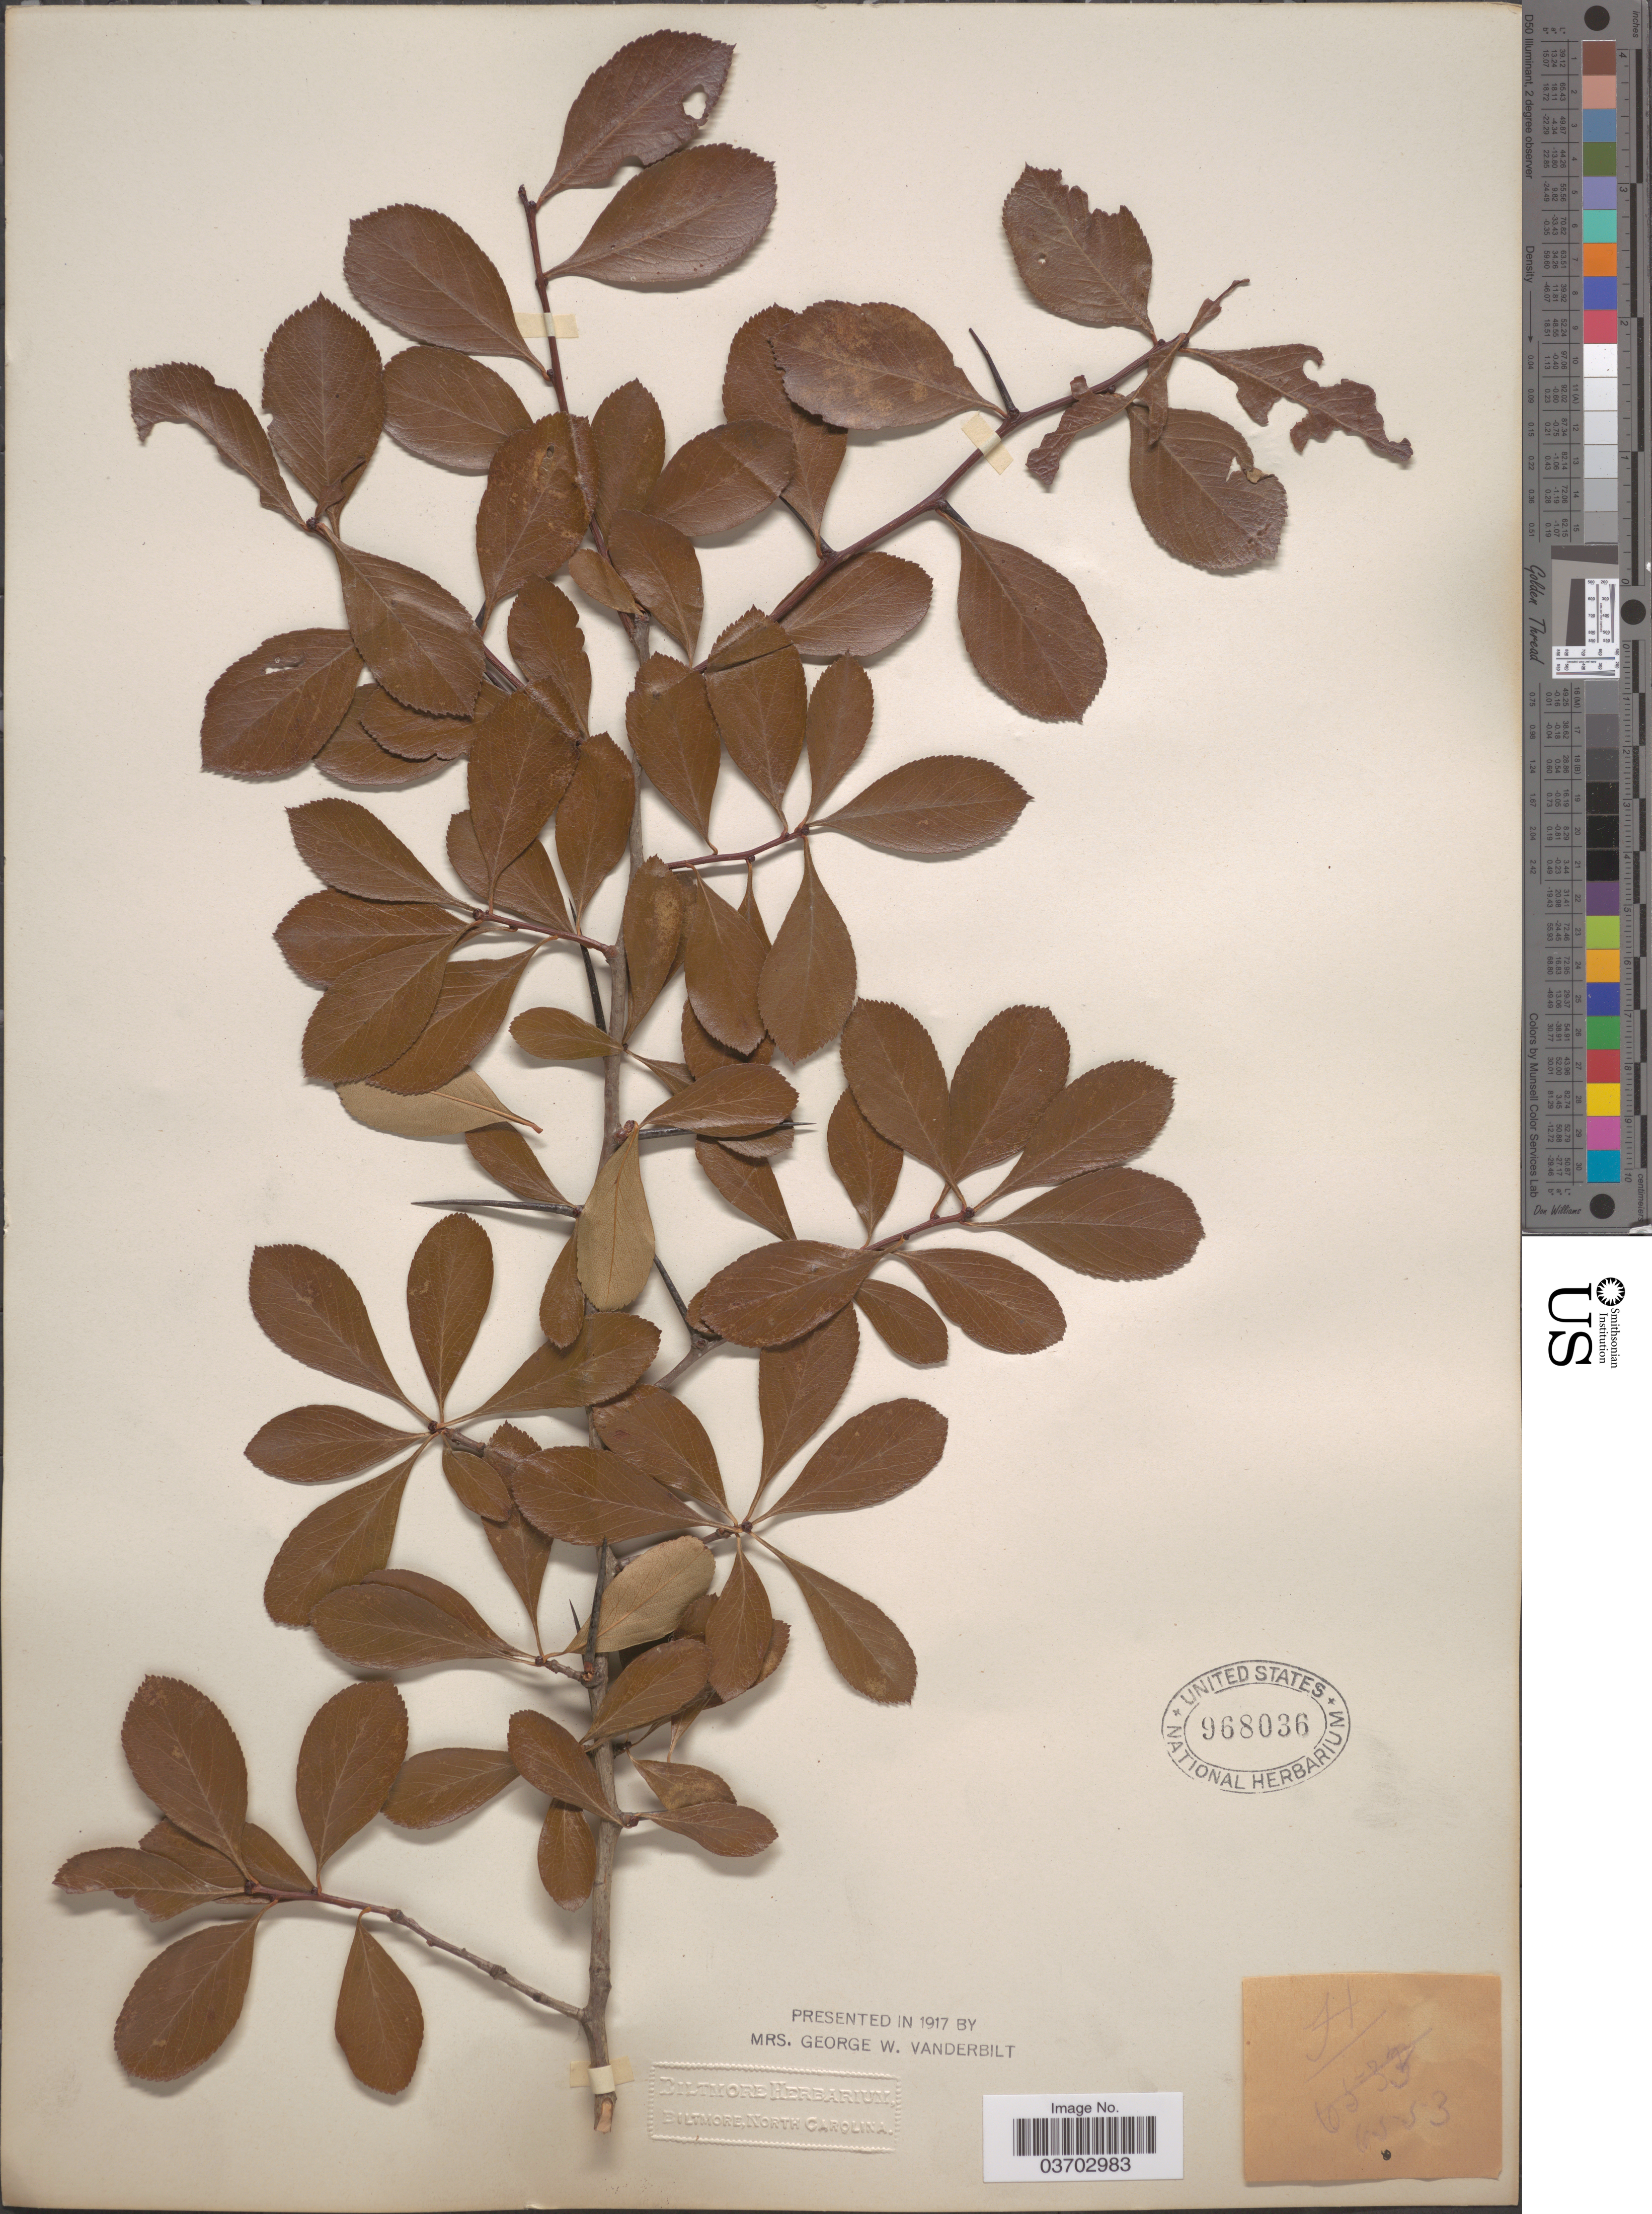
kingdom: Plantae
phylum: Tracheophyta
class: Magnoliopsida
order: Rosales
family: Rosaceae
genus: Crataegus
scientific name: Crataegus sp.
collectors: ex herb. Biltmore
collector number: H/6553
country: United States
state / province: North Carolina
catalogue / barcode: US 968036